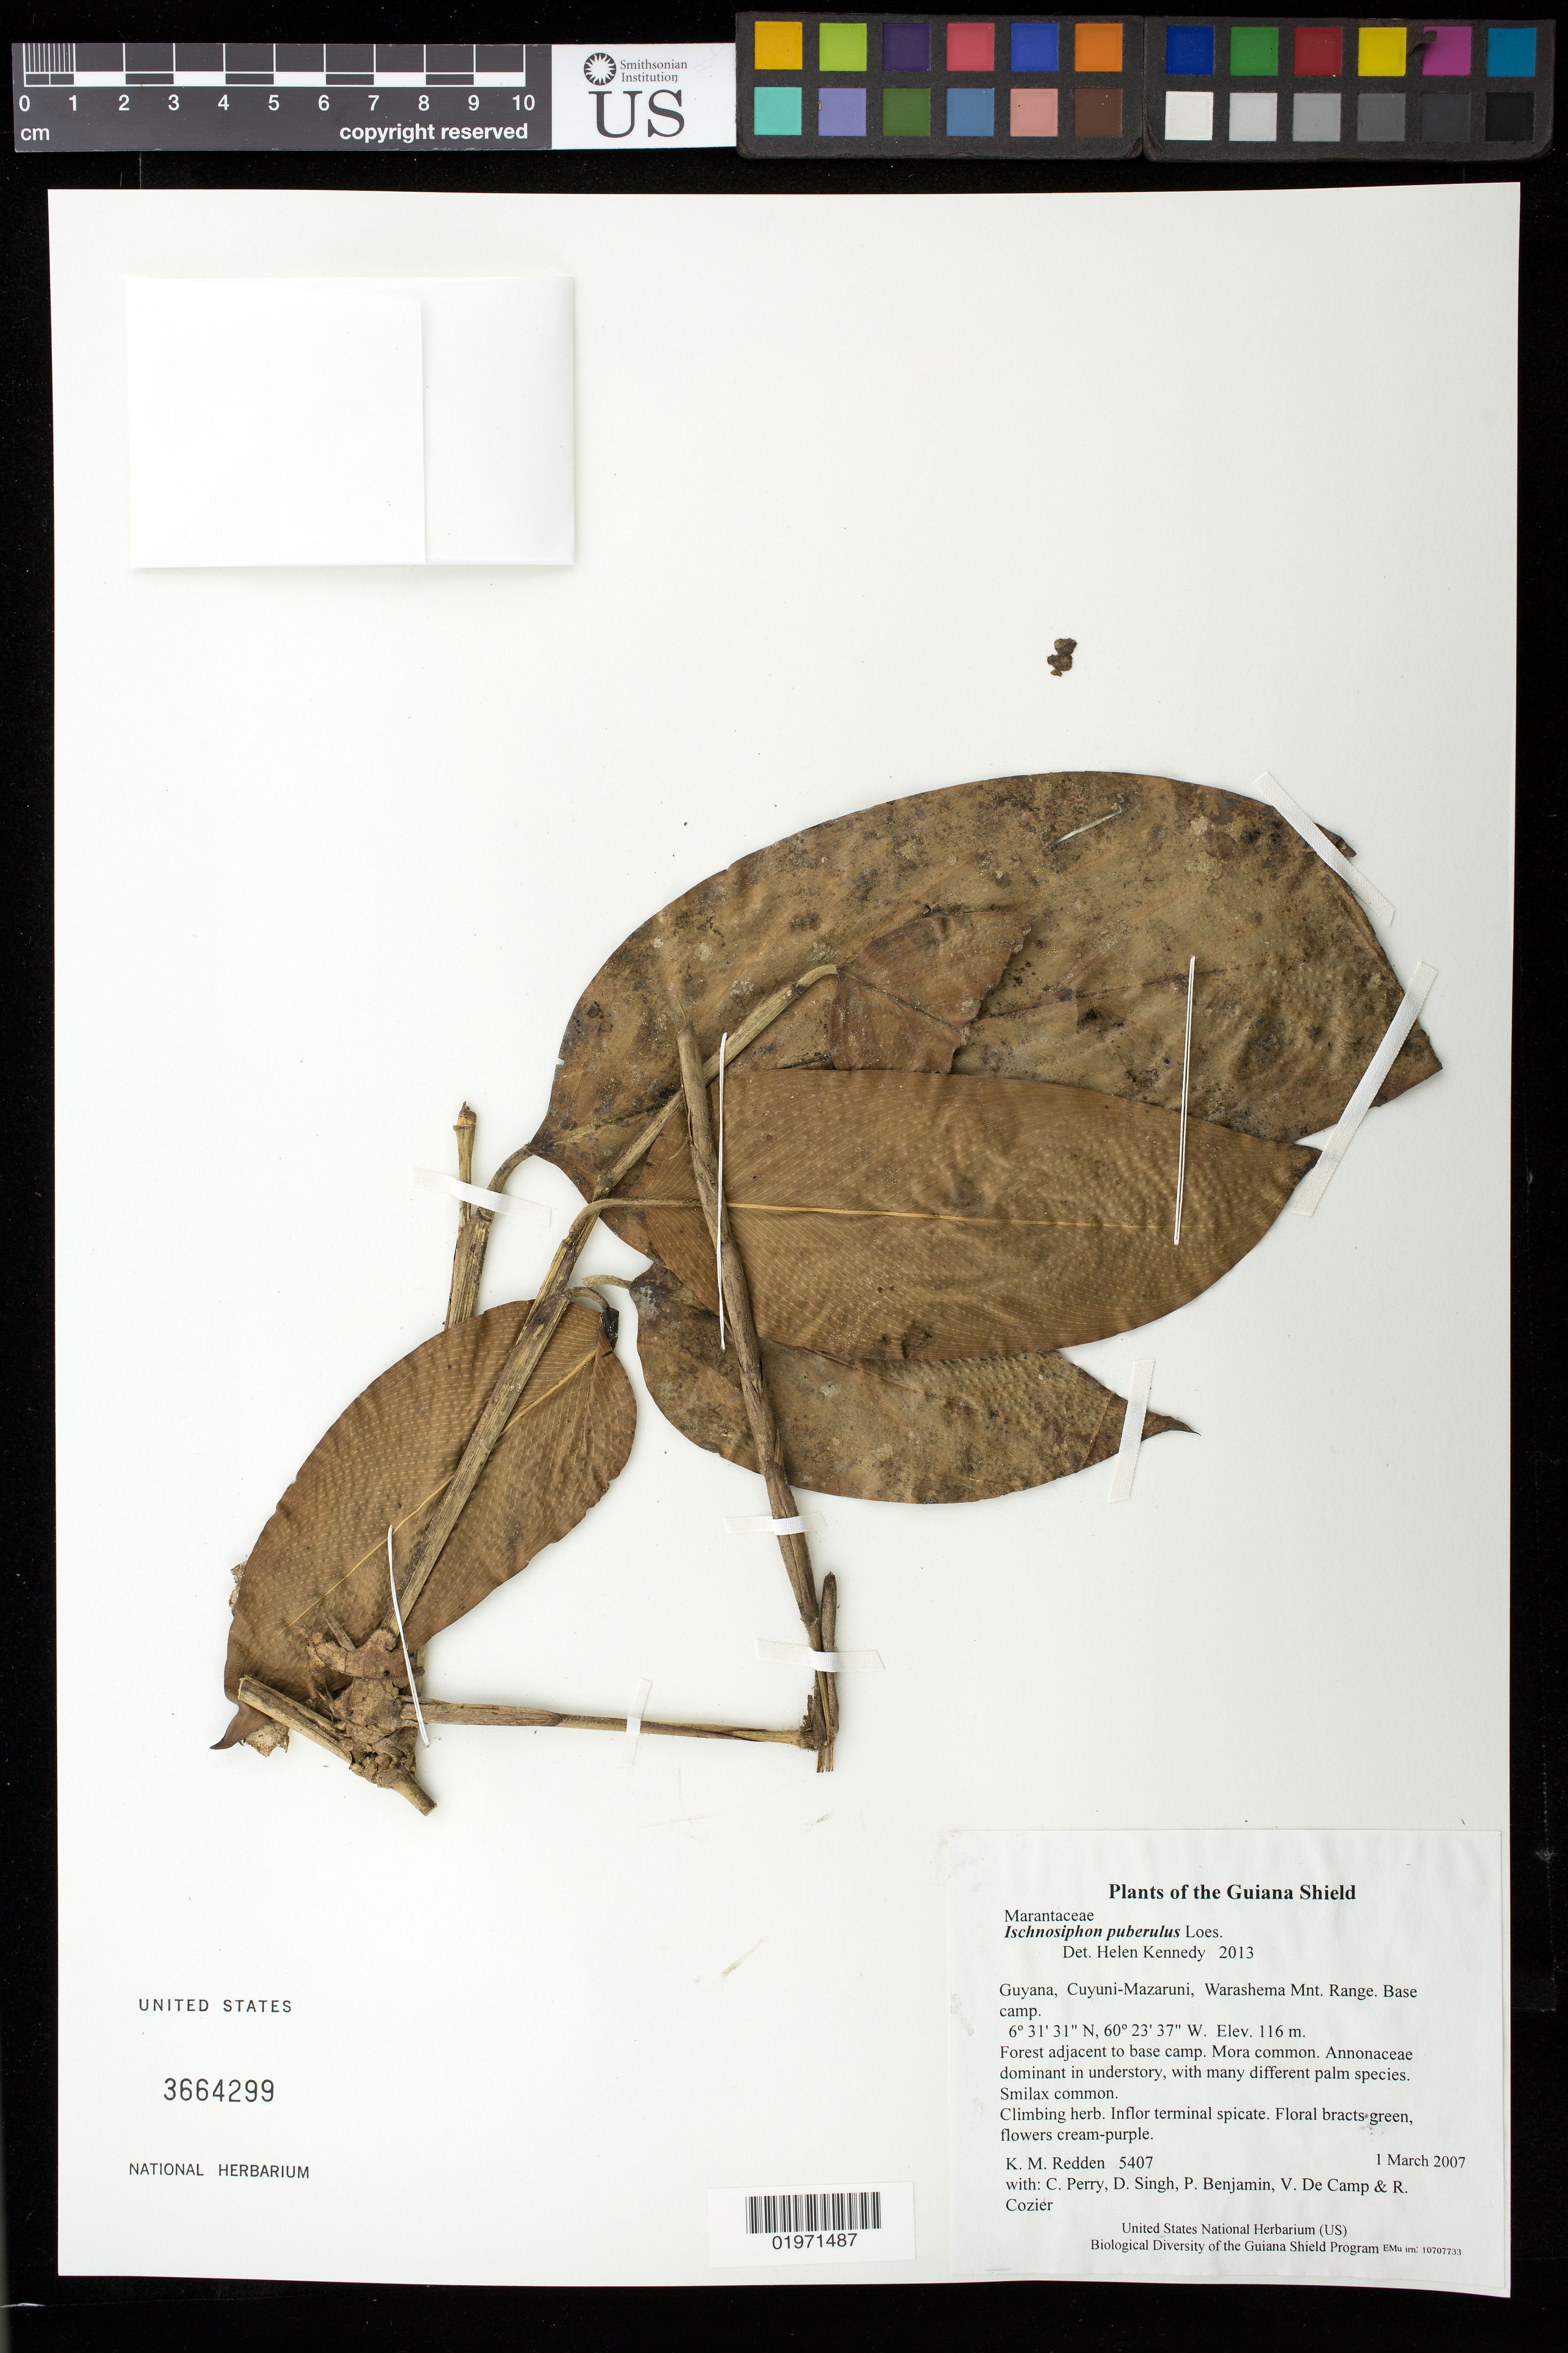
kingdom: Plantae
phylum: Tracheophyta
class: Liliopsida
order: Zingiberales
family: Marantaceae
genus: Ischnosiphon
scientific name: Ischnosiphon puberulus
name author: Loes.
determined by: Kennedy, Helen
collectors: K. M. Redden, C. Perry, D. Singh, P. Benjamin, V. De Camp & R. Cozier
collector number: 5407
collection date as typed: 1 March 2007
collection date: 2007-03-01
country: Guyana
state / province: Cuyuni-Mazaruni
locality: Warashema Mnt. Range. Base camp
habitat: Forest adjacent to base camp. Mora common. Annonaceae dominant in understory, with many different palm species. Smilax common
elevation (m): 116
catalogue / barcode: US 3664299